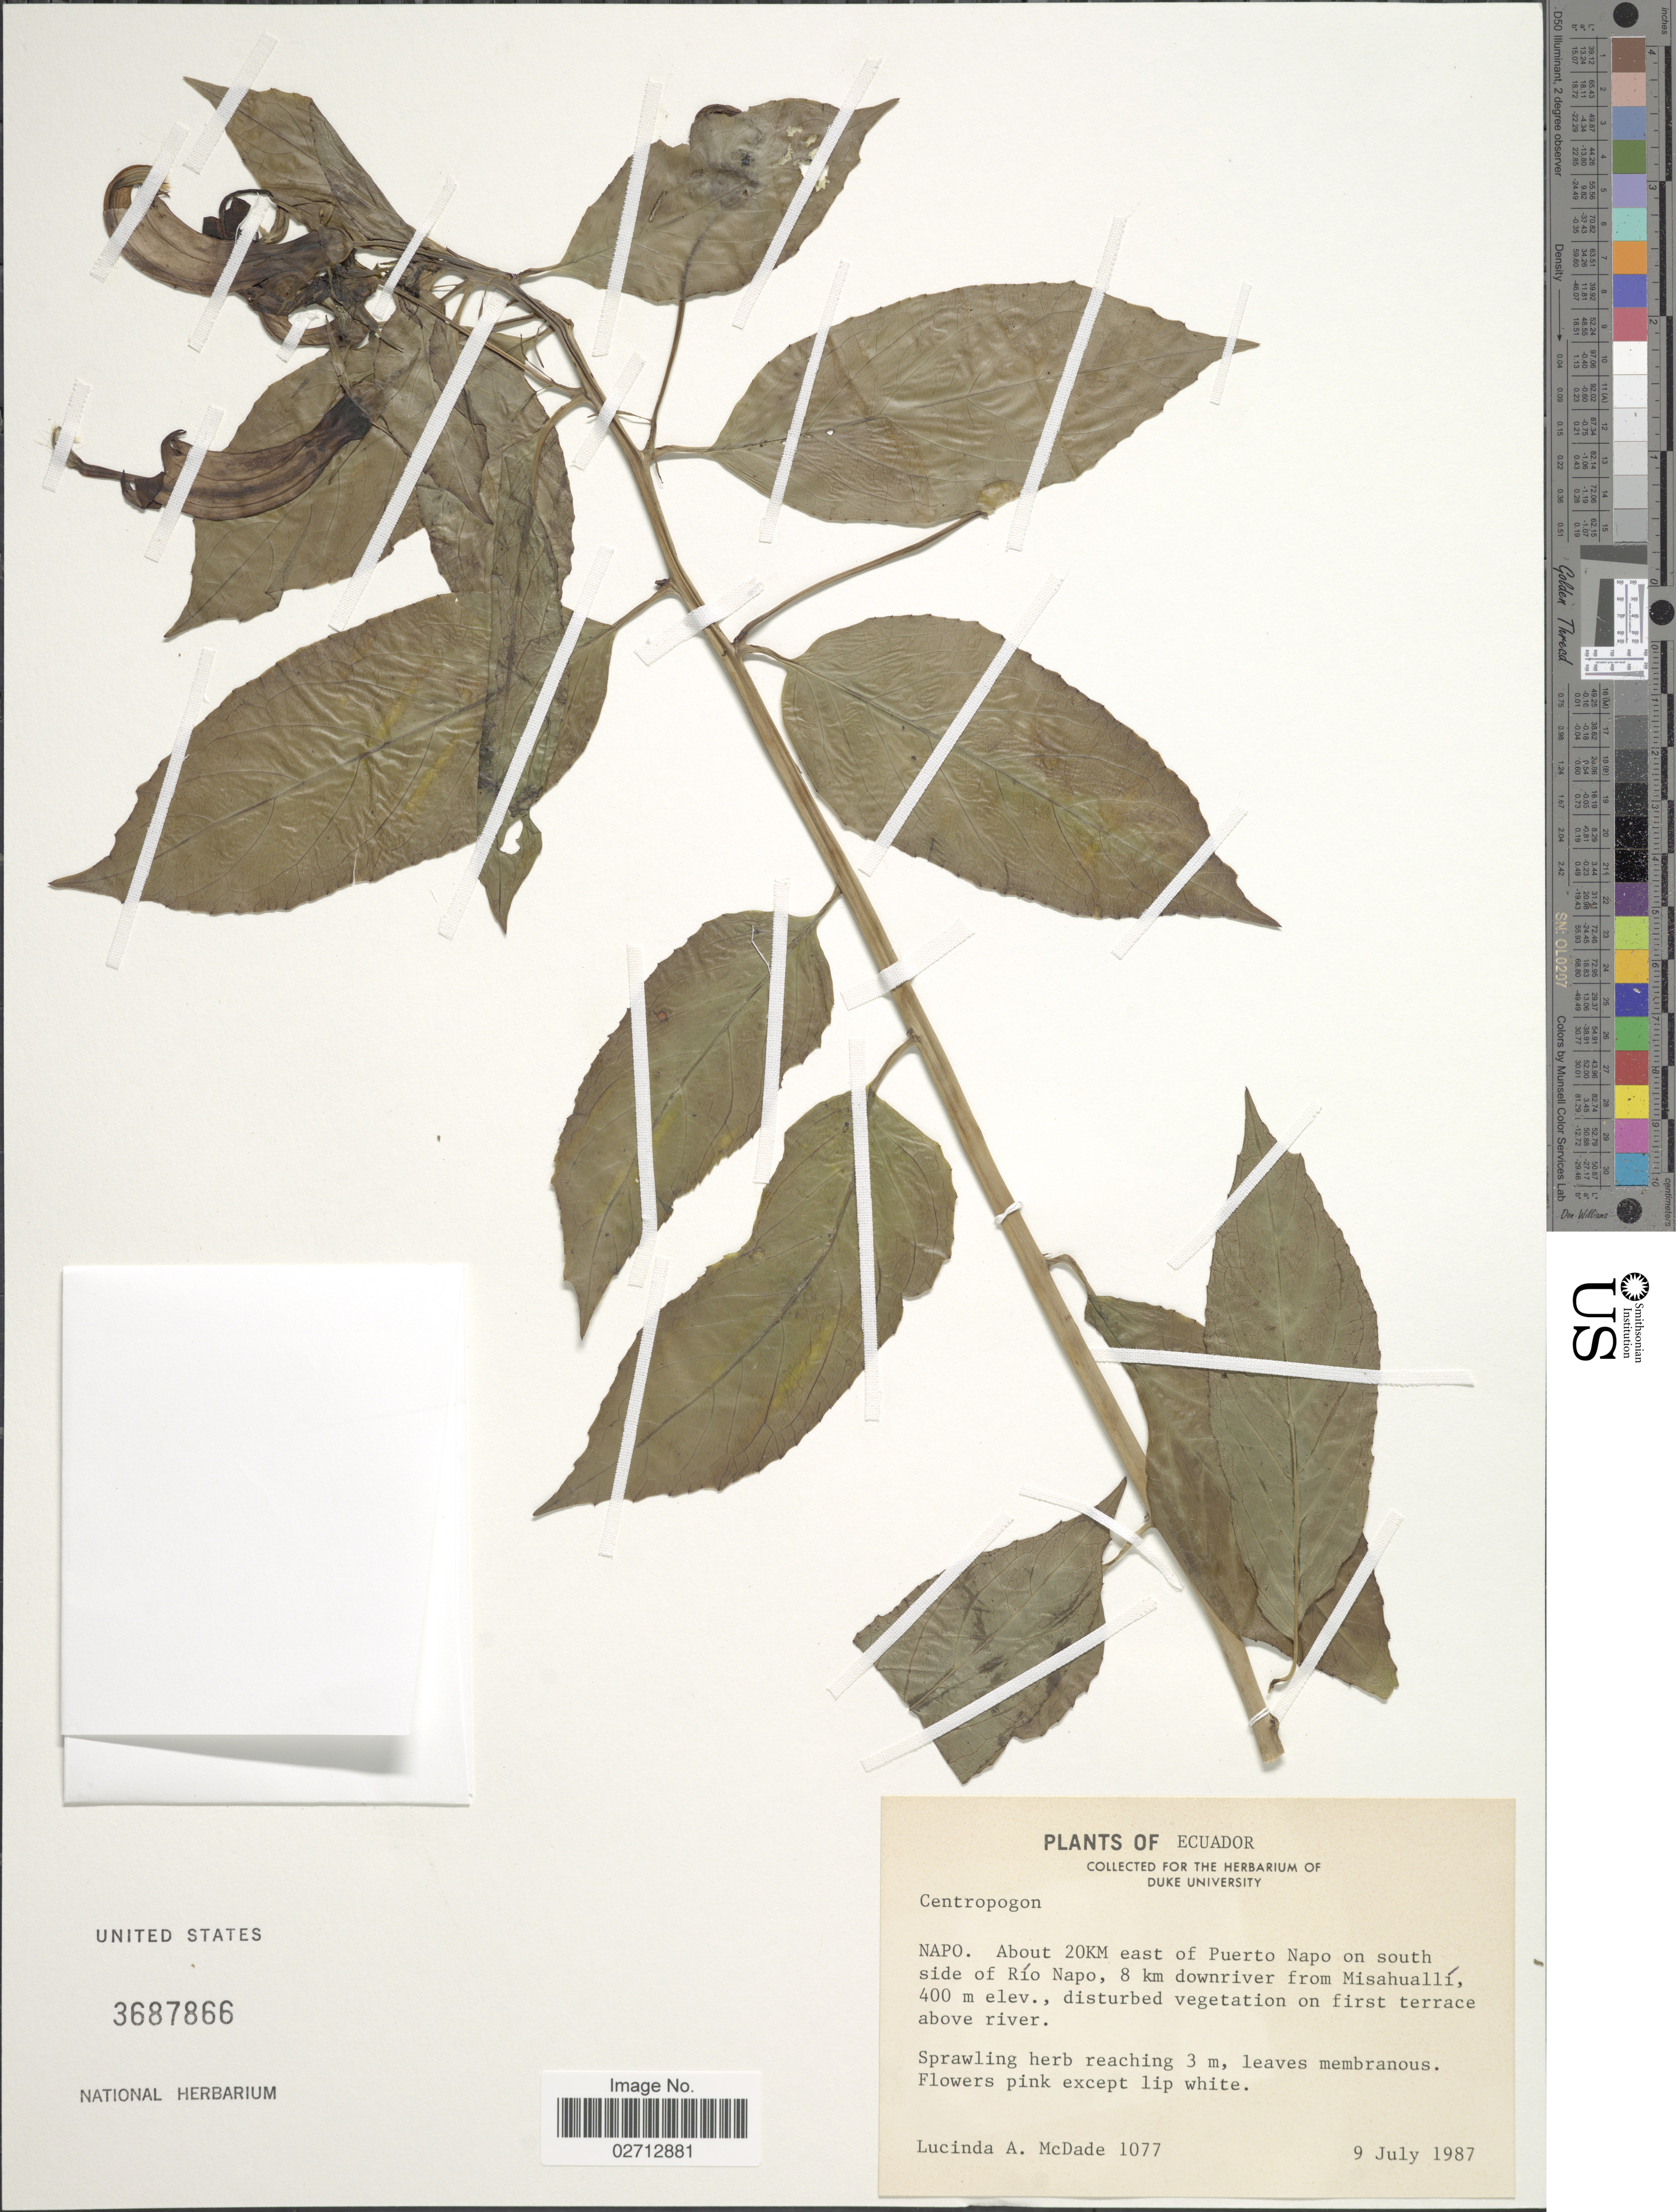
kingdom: Plantae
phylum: Tracheophyta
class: Magnoliopsida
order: Asterales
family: Campanulaceae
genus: Centropogon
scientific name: Centropogon cornutus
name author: (L.) Druce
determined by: Lagomarsino, L. P.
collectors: L. McDade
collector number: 1077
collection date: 1987-07-09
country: Ecuador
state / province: Napo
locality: About 20KM east of Puerto Napo on south side of Rio Napo, 8 km downriver from Misahualli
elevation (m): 400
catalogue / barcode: US 3687866